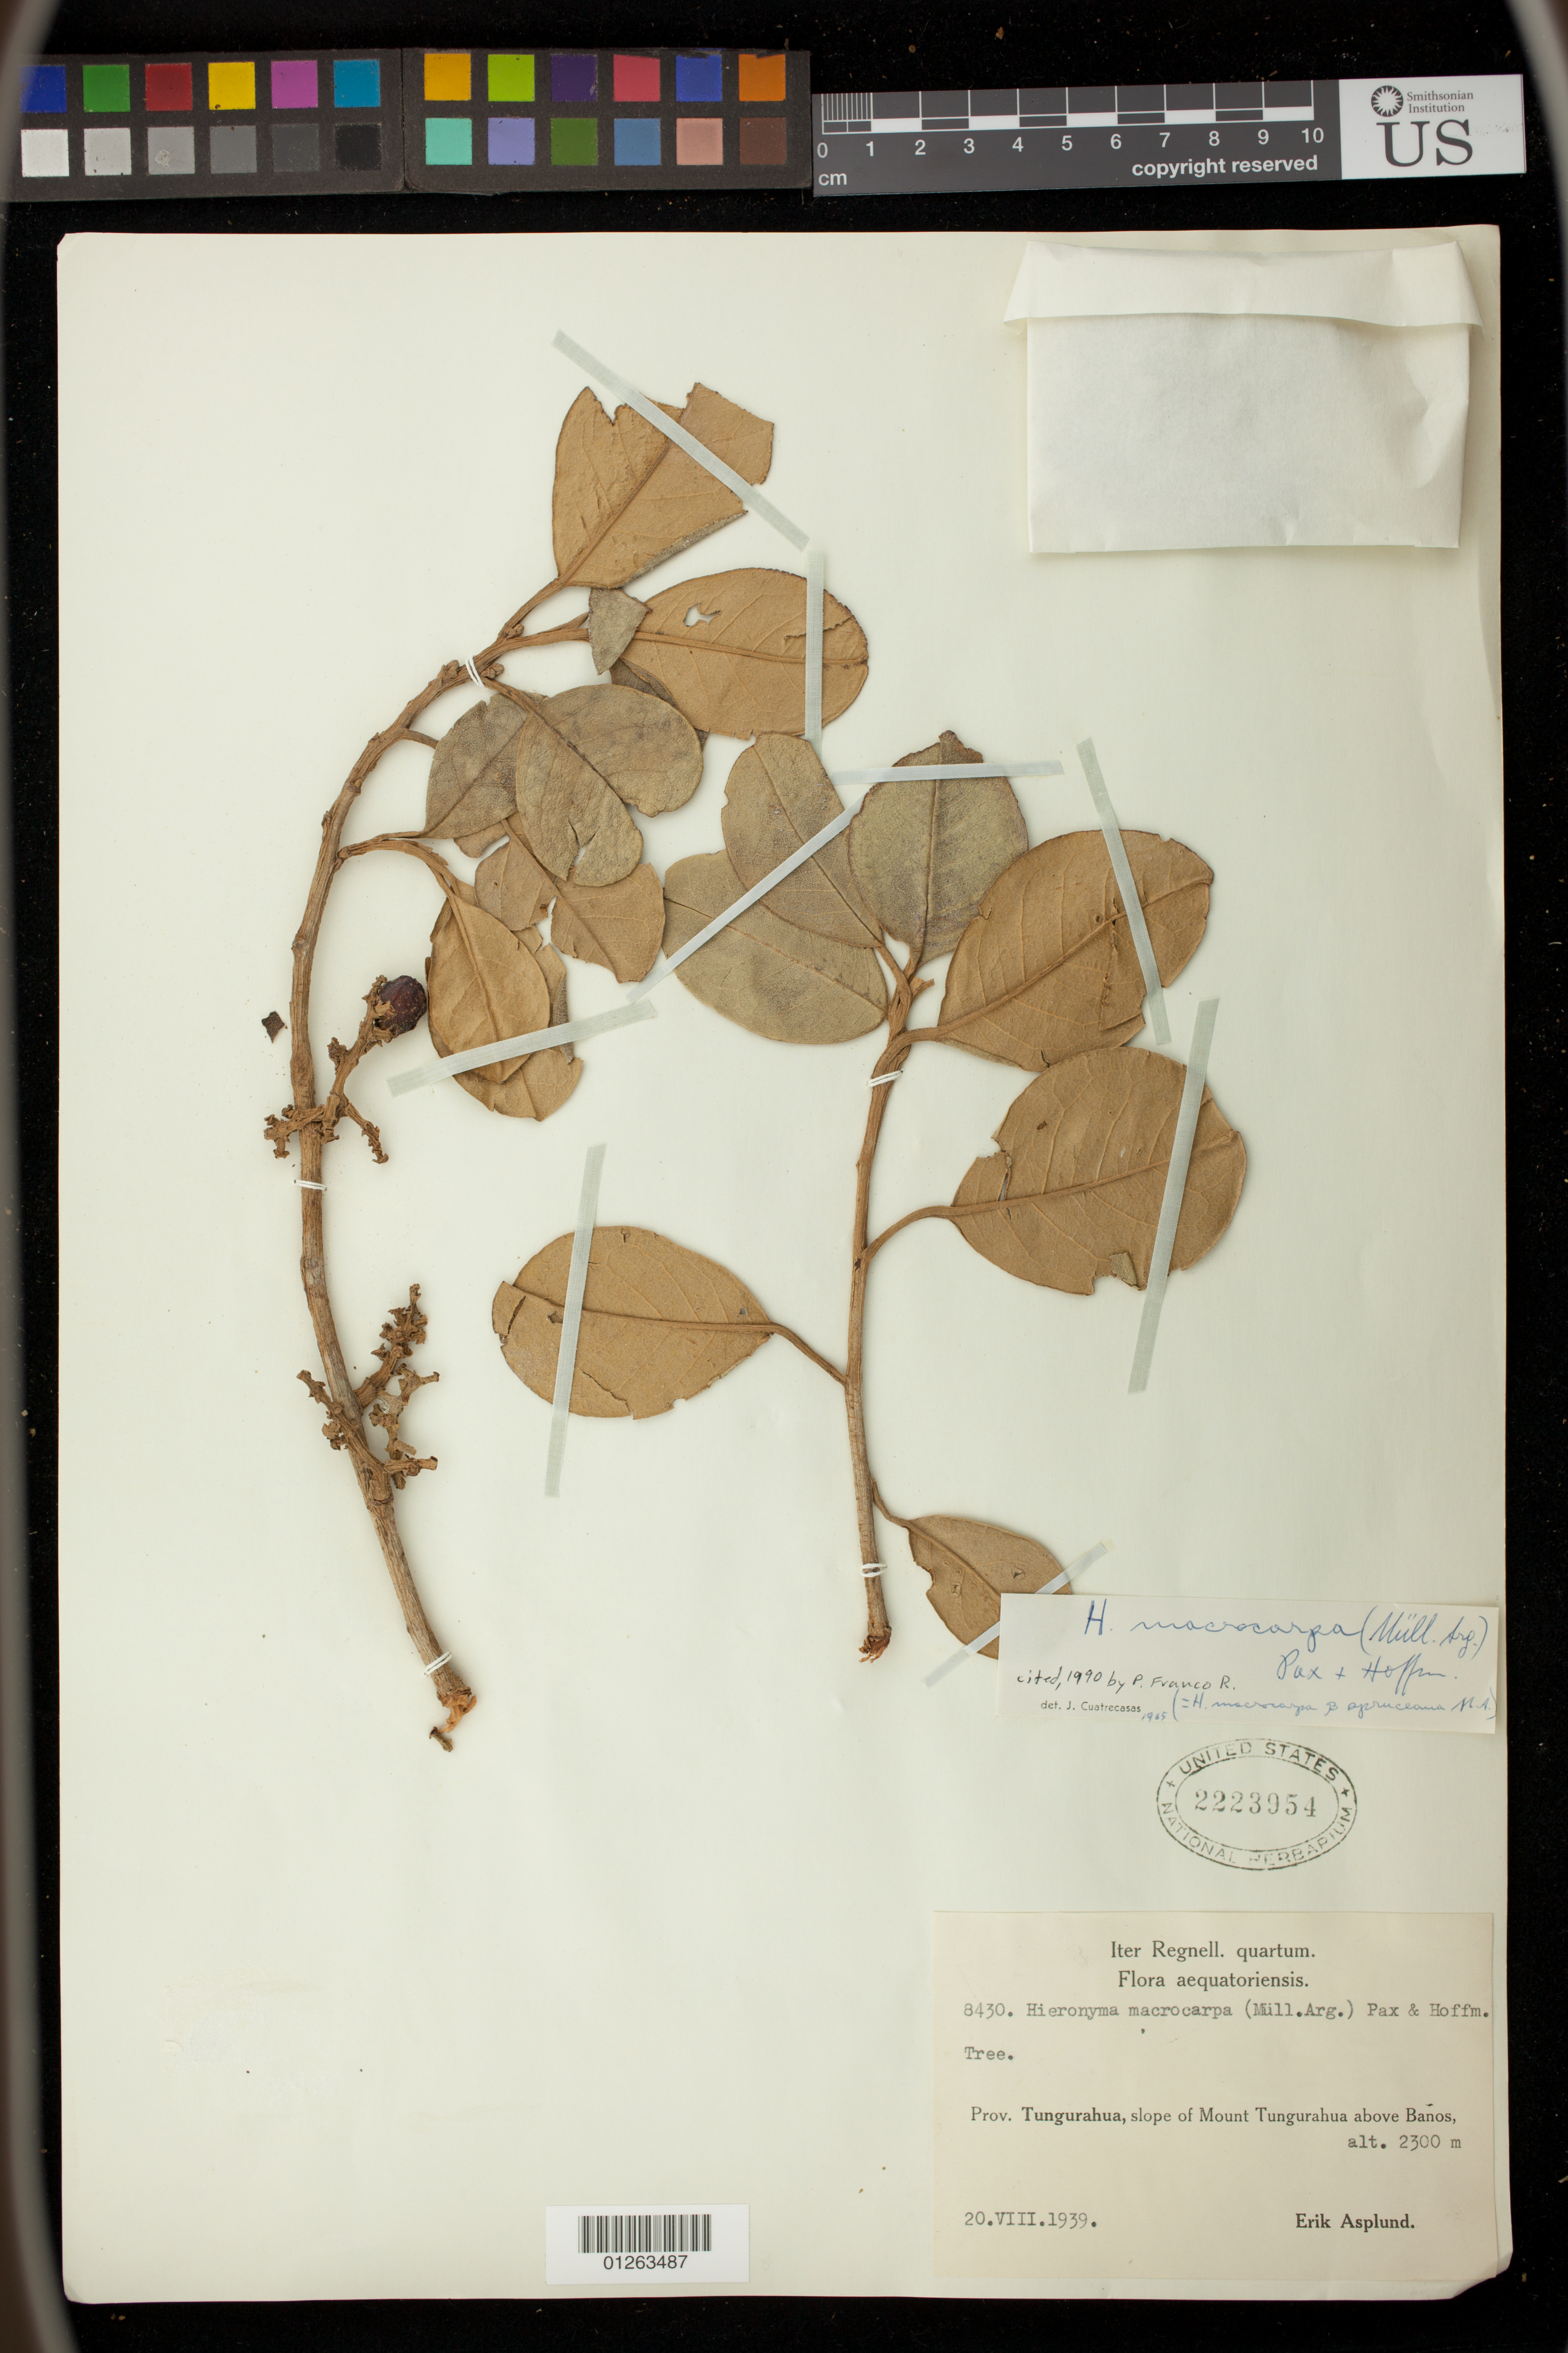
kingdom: Plantae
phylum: Tracheophyta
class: Magnoliopsida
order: Malpighiales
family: Phyllanthaceae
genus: Hieronyma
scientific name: Hieronyma macrocarpa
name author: (Müll. Arg.) Pax & K. Hoffm.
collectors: E. Asplund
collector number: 8430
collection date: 1939-08-20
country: Ecuador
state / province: Tungurahua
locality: Prov. Tungurahua, slope of Mount Tungurahua above Banos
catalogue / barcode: US 2223954